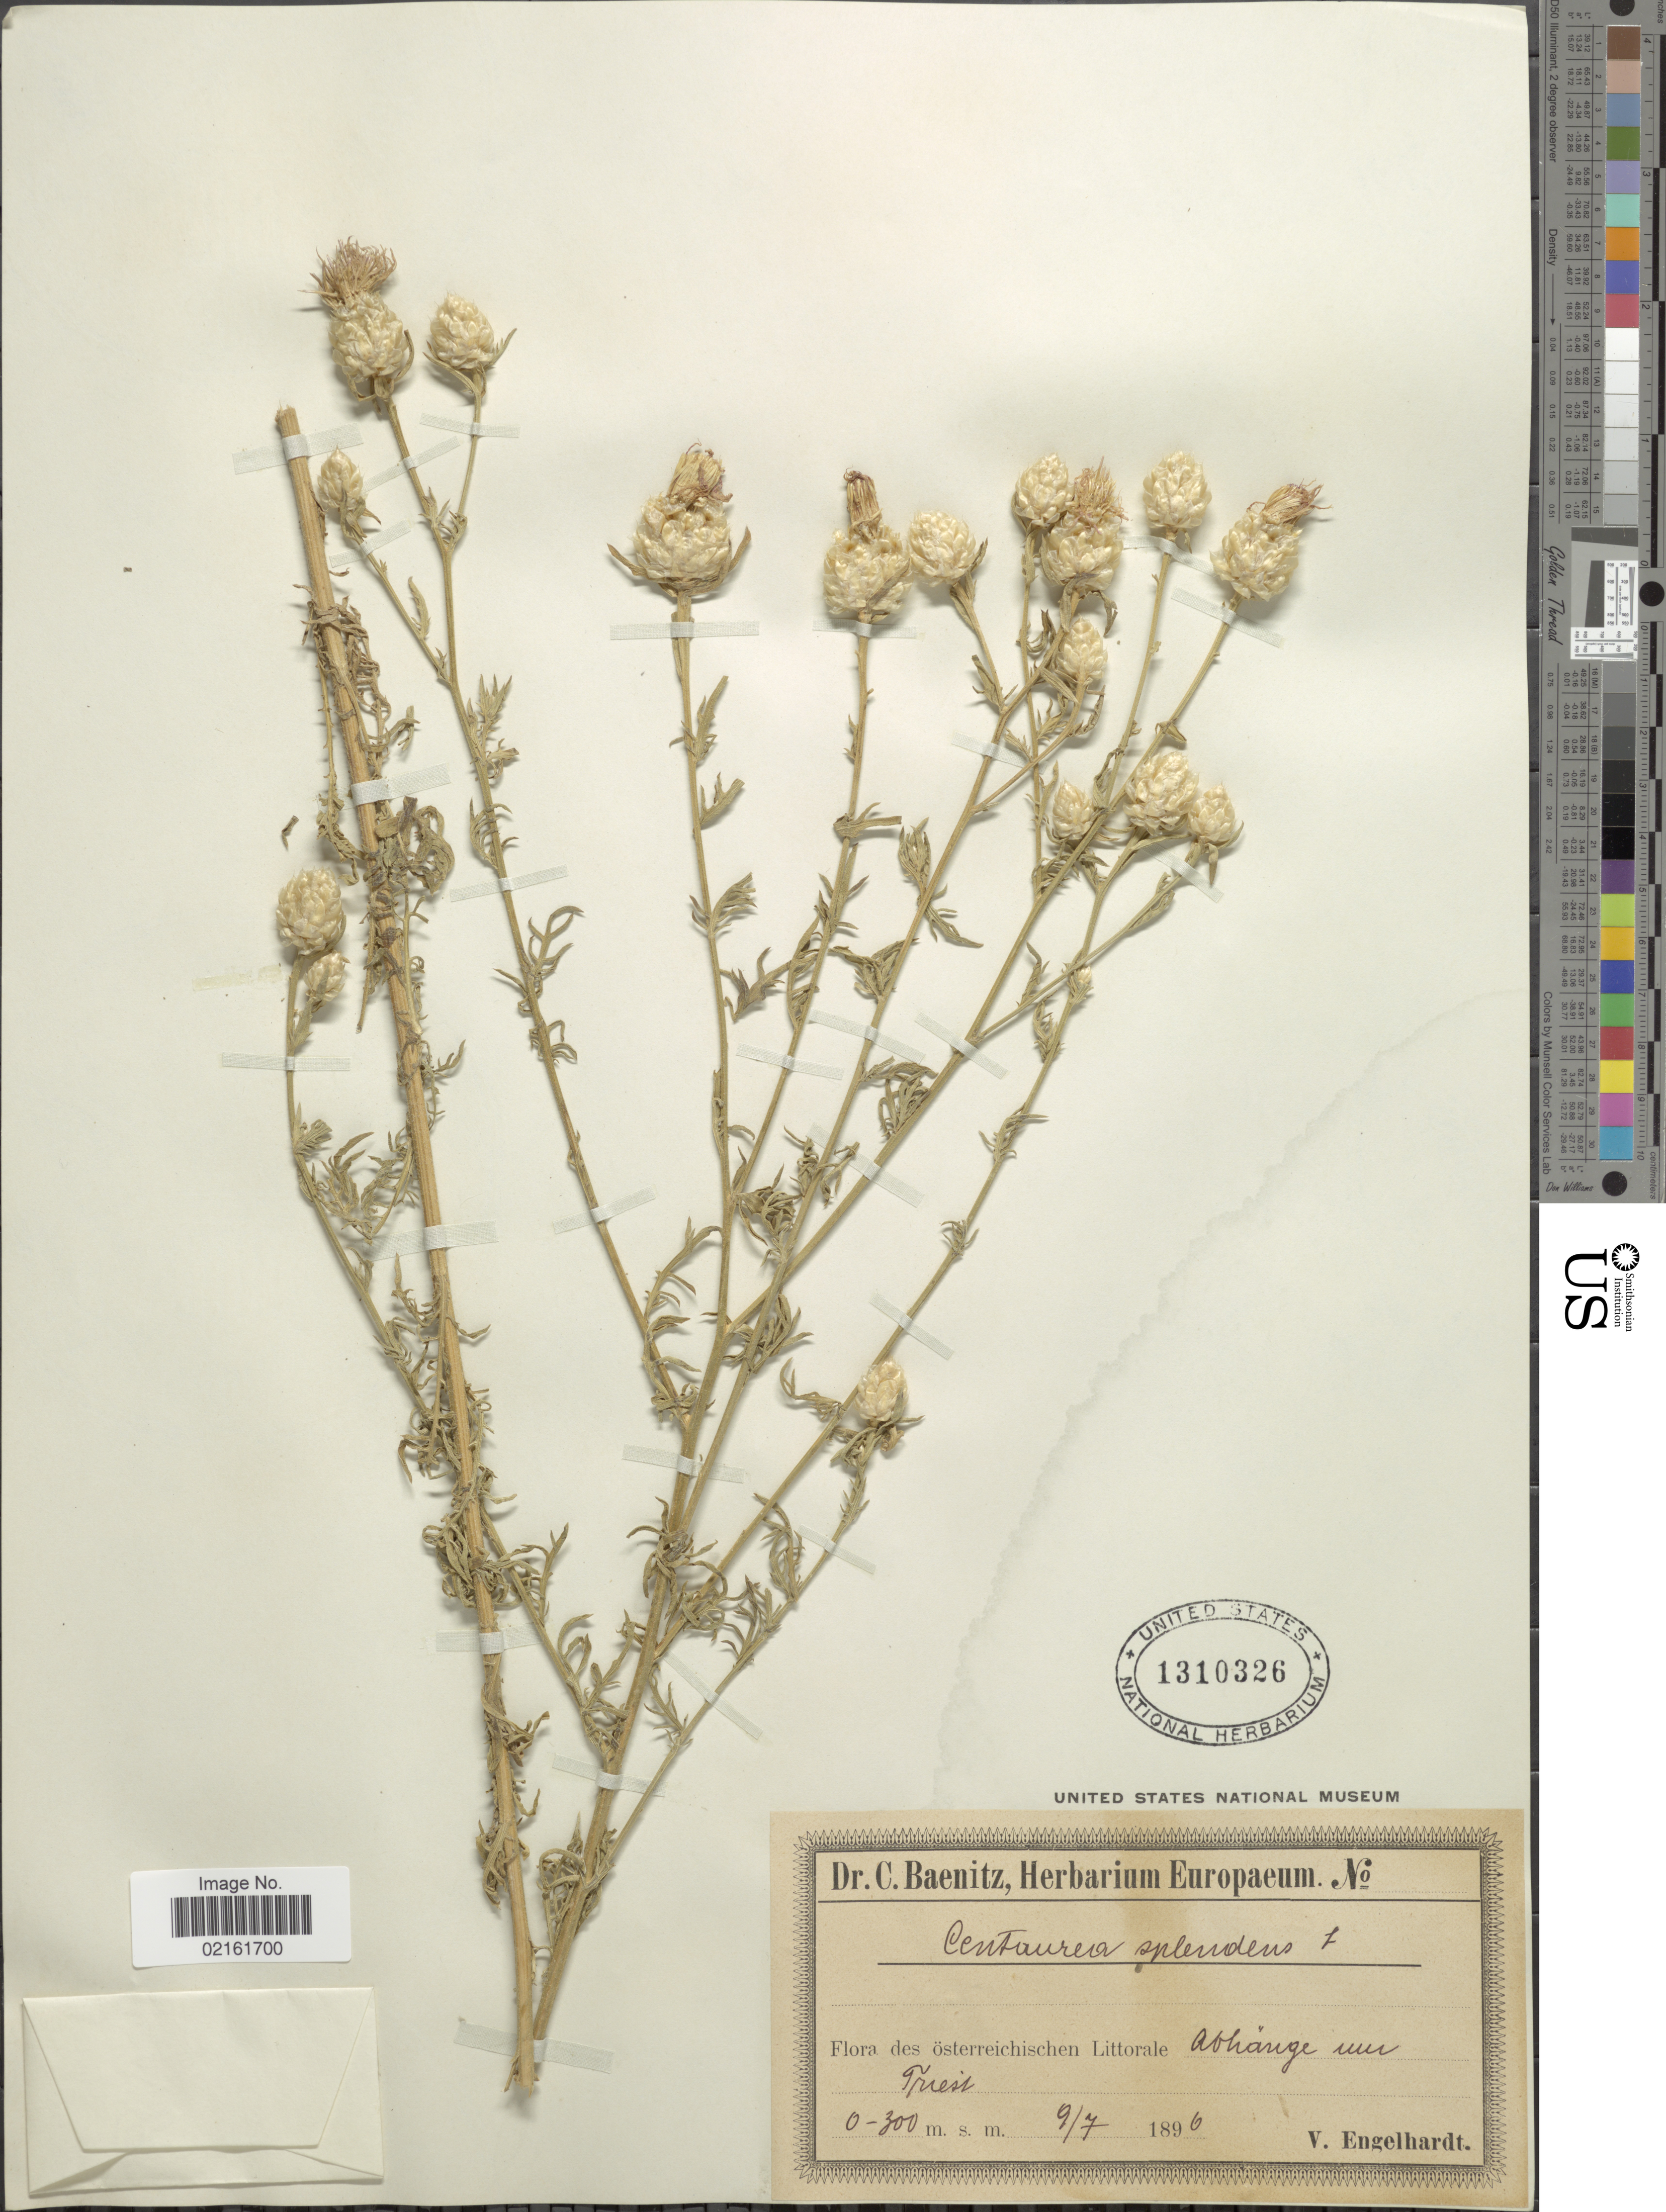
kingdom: Plantae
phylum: Tracheophyta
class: Magnoliopsida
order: Asterales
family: Asteraceae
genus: Centaurea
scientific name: Centaurea margaritacea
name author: Ten.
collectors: V. Engelhardt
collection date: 1896-07-09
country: Italy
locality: Österreichischen Littorale Abhänge um Triest [interpreted]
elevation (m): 0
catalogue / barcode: US 1310326